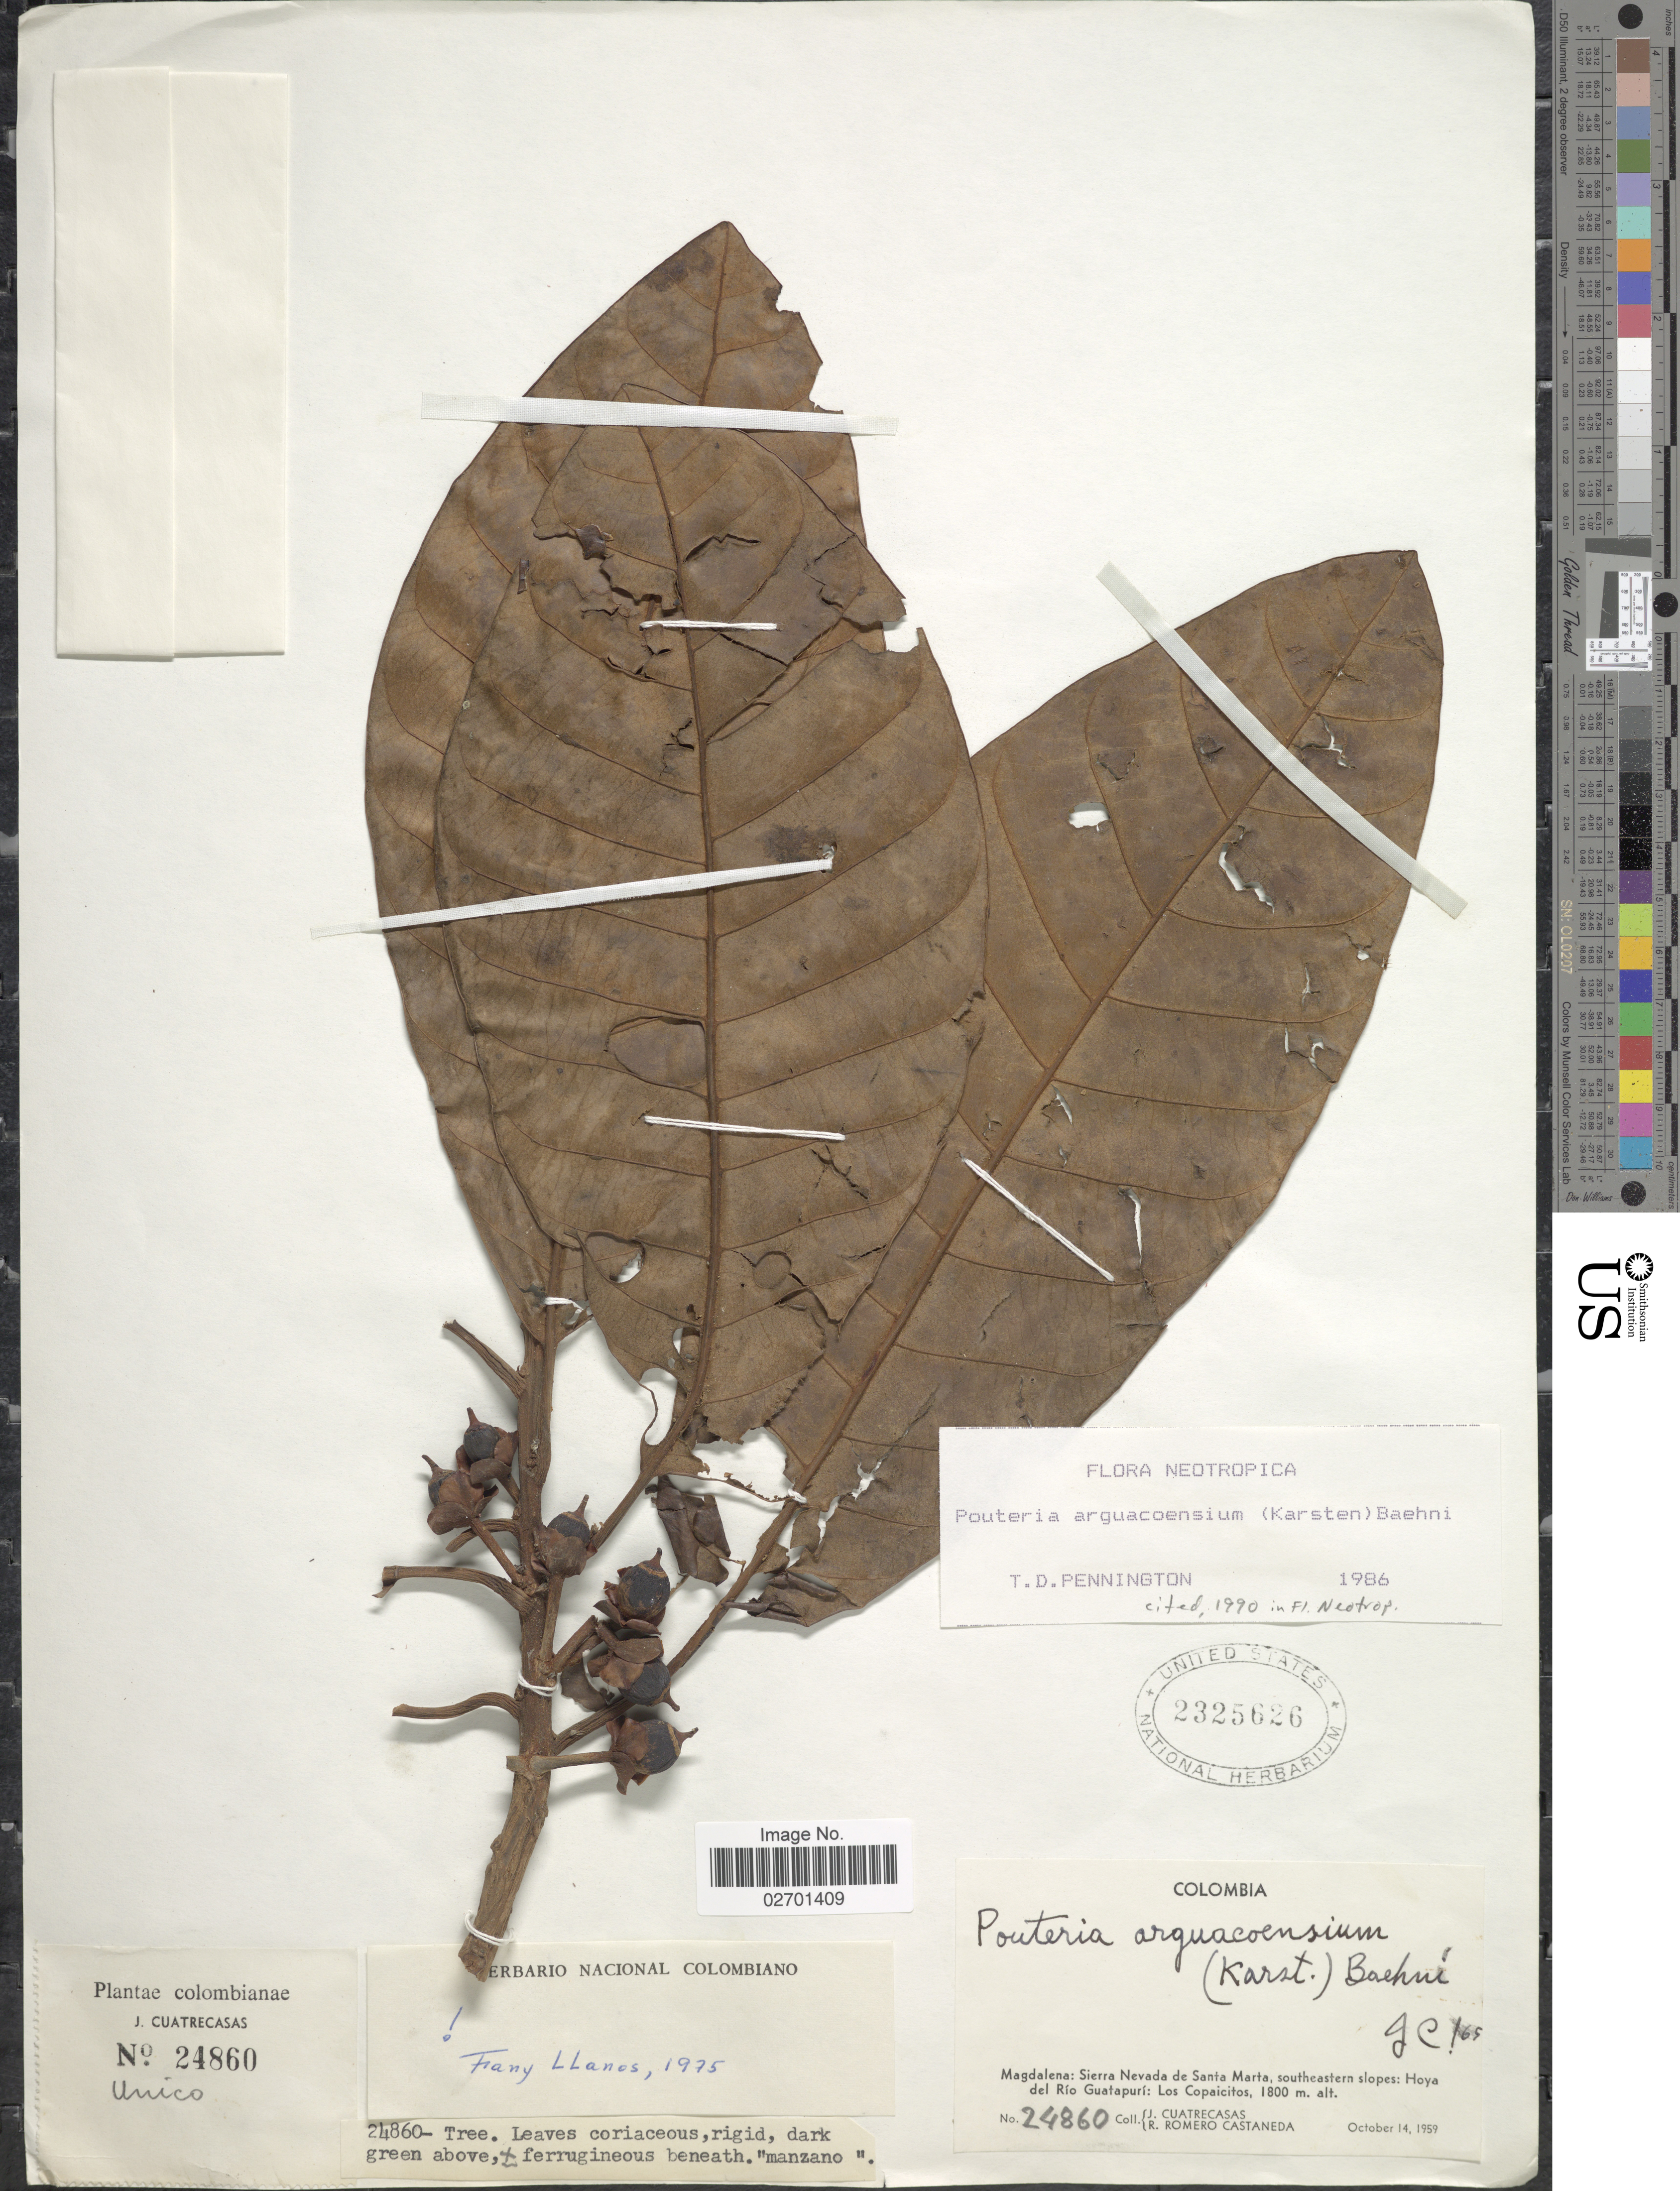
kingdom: Plantae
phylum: Tracheophyta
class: Magnoliopsida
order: Ericales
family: Sapotaceae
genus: Pouteria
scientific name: Pouteria arguacoensium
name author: (H. Karst.) Baehni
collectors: J. Cuatrecasas & R. Romero Castañeda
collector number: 24860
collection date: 1959-10-14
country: Colombia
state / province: Magdalena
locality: Sierra Nevada de Santa Marta, southeastern slopes: Hoya del Rio Guatapuri: Los Copaicitos.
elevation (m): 1800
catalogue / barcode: US 2325626